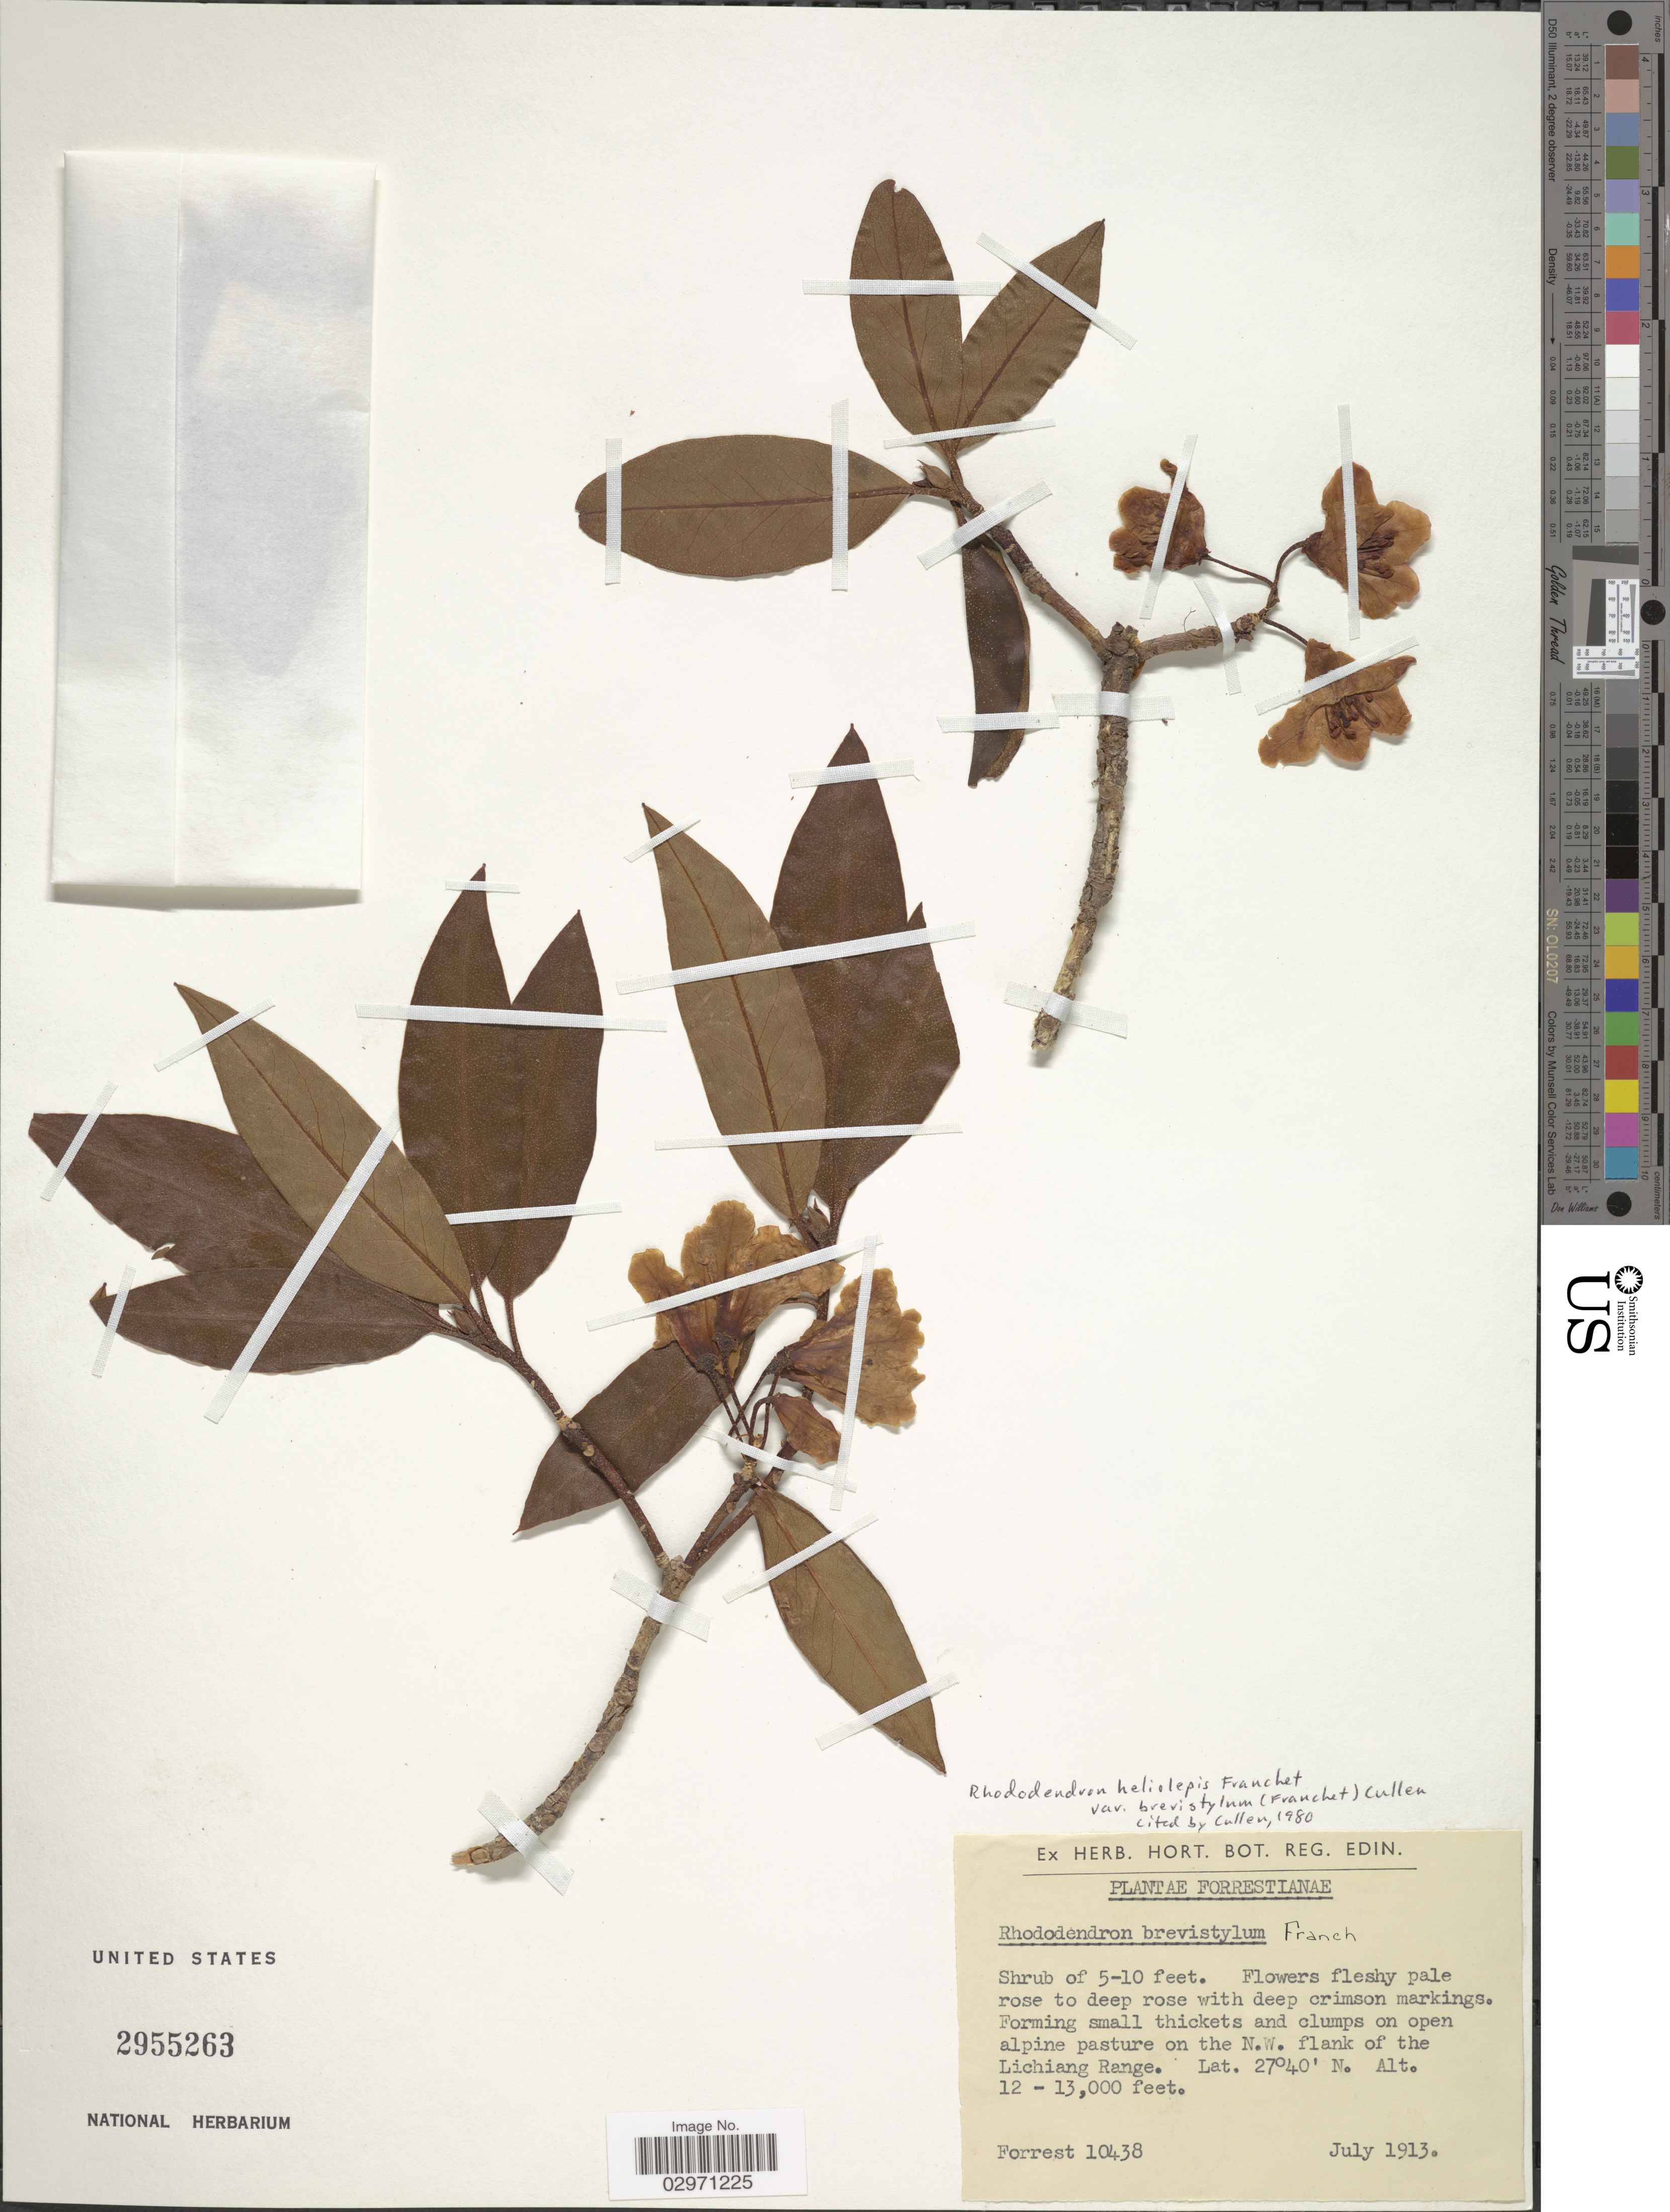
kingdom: Plantae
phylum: Tracheophyta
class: Magnoliopsida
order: Ericales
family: Ericaceae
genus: Rhododendron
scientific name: Rhododendron heliolepis var. brevistylum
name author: (Franch.) Cullen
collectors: -. Forrest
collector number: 10438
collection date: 1913-07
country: China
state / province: Yunnan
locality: On the N.W. flank of the Lichiang Range.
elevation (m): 3658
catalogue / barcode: US 2955263